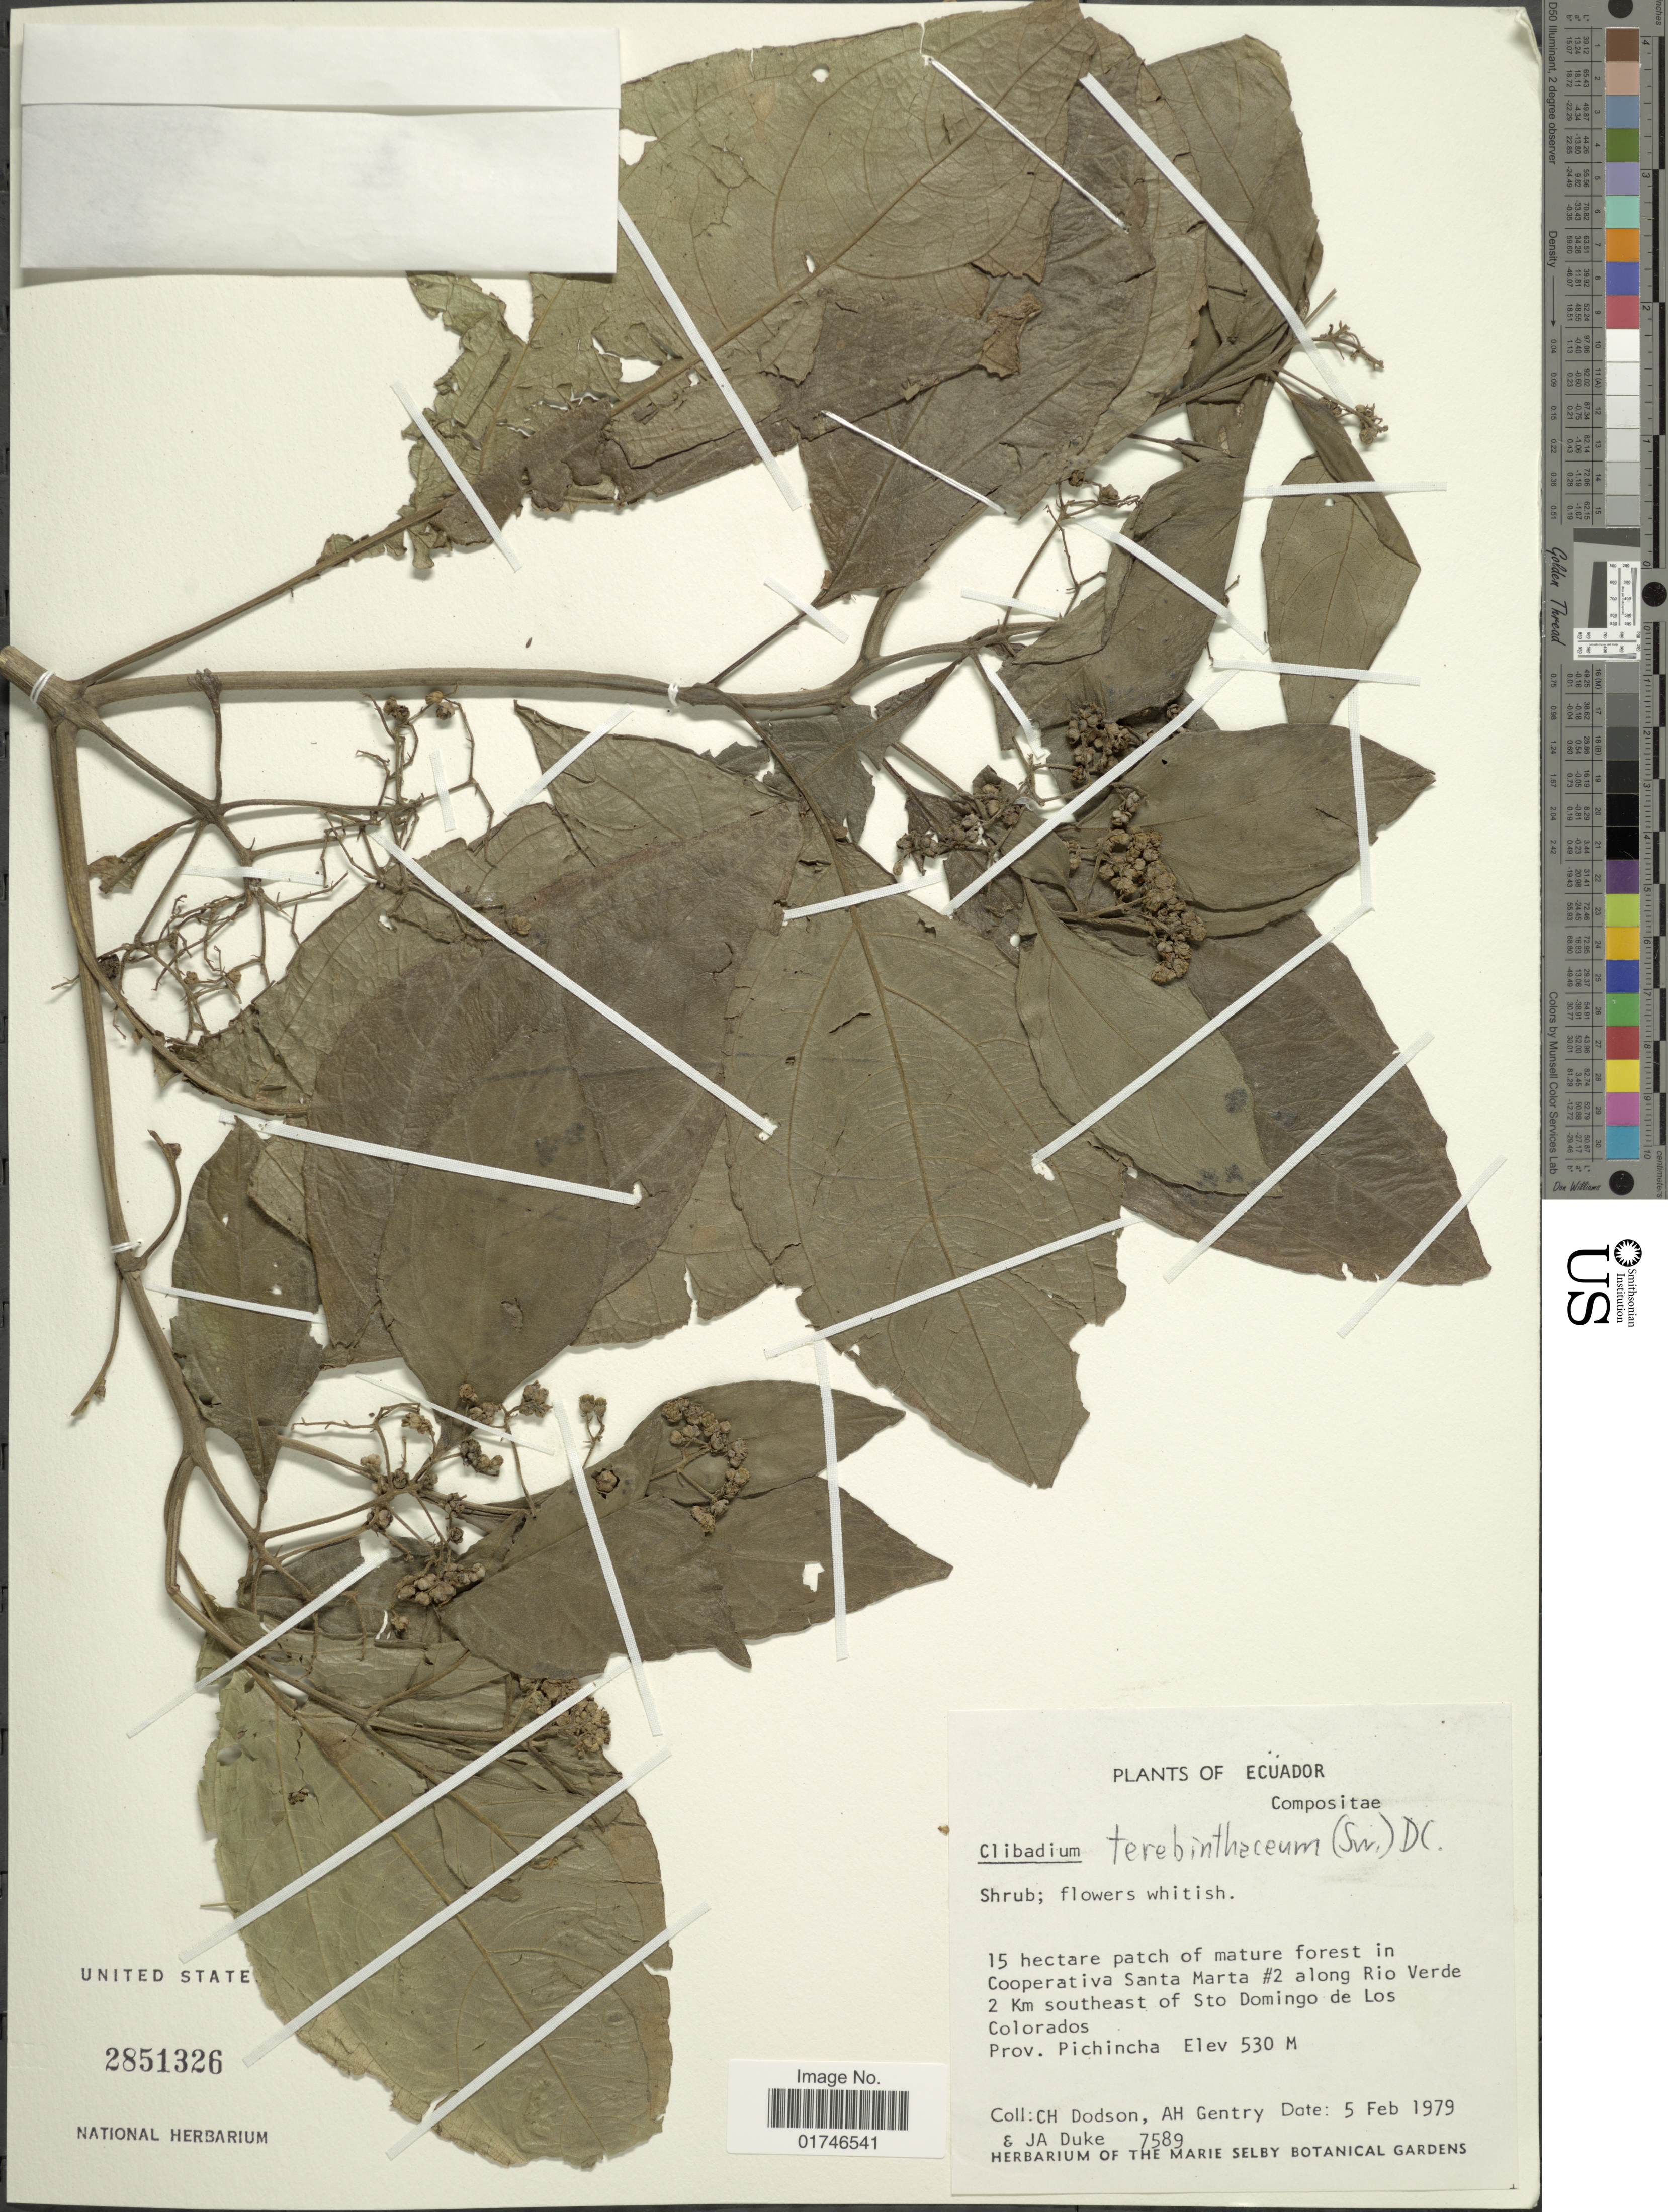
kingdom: Plantae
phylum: Tracheophyta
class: Magnoliopsida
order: Asterales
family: Asteraceae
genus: Clibadium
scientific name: Clibadium laxum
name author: S.F. Blake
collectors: C. H. Dodson, A. H. Gentry & J. A. Duke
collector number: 7589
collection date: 1979-02-05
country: Ecuador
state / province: Pichincha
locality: In Cooperativa Santa Marta #2 along Rio Verde 2 Km southeast of Sto Domingo de Los Colorados.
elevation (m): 530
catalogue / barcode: US 2851326